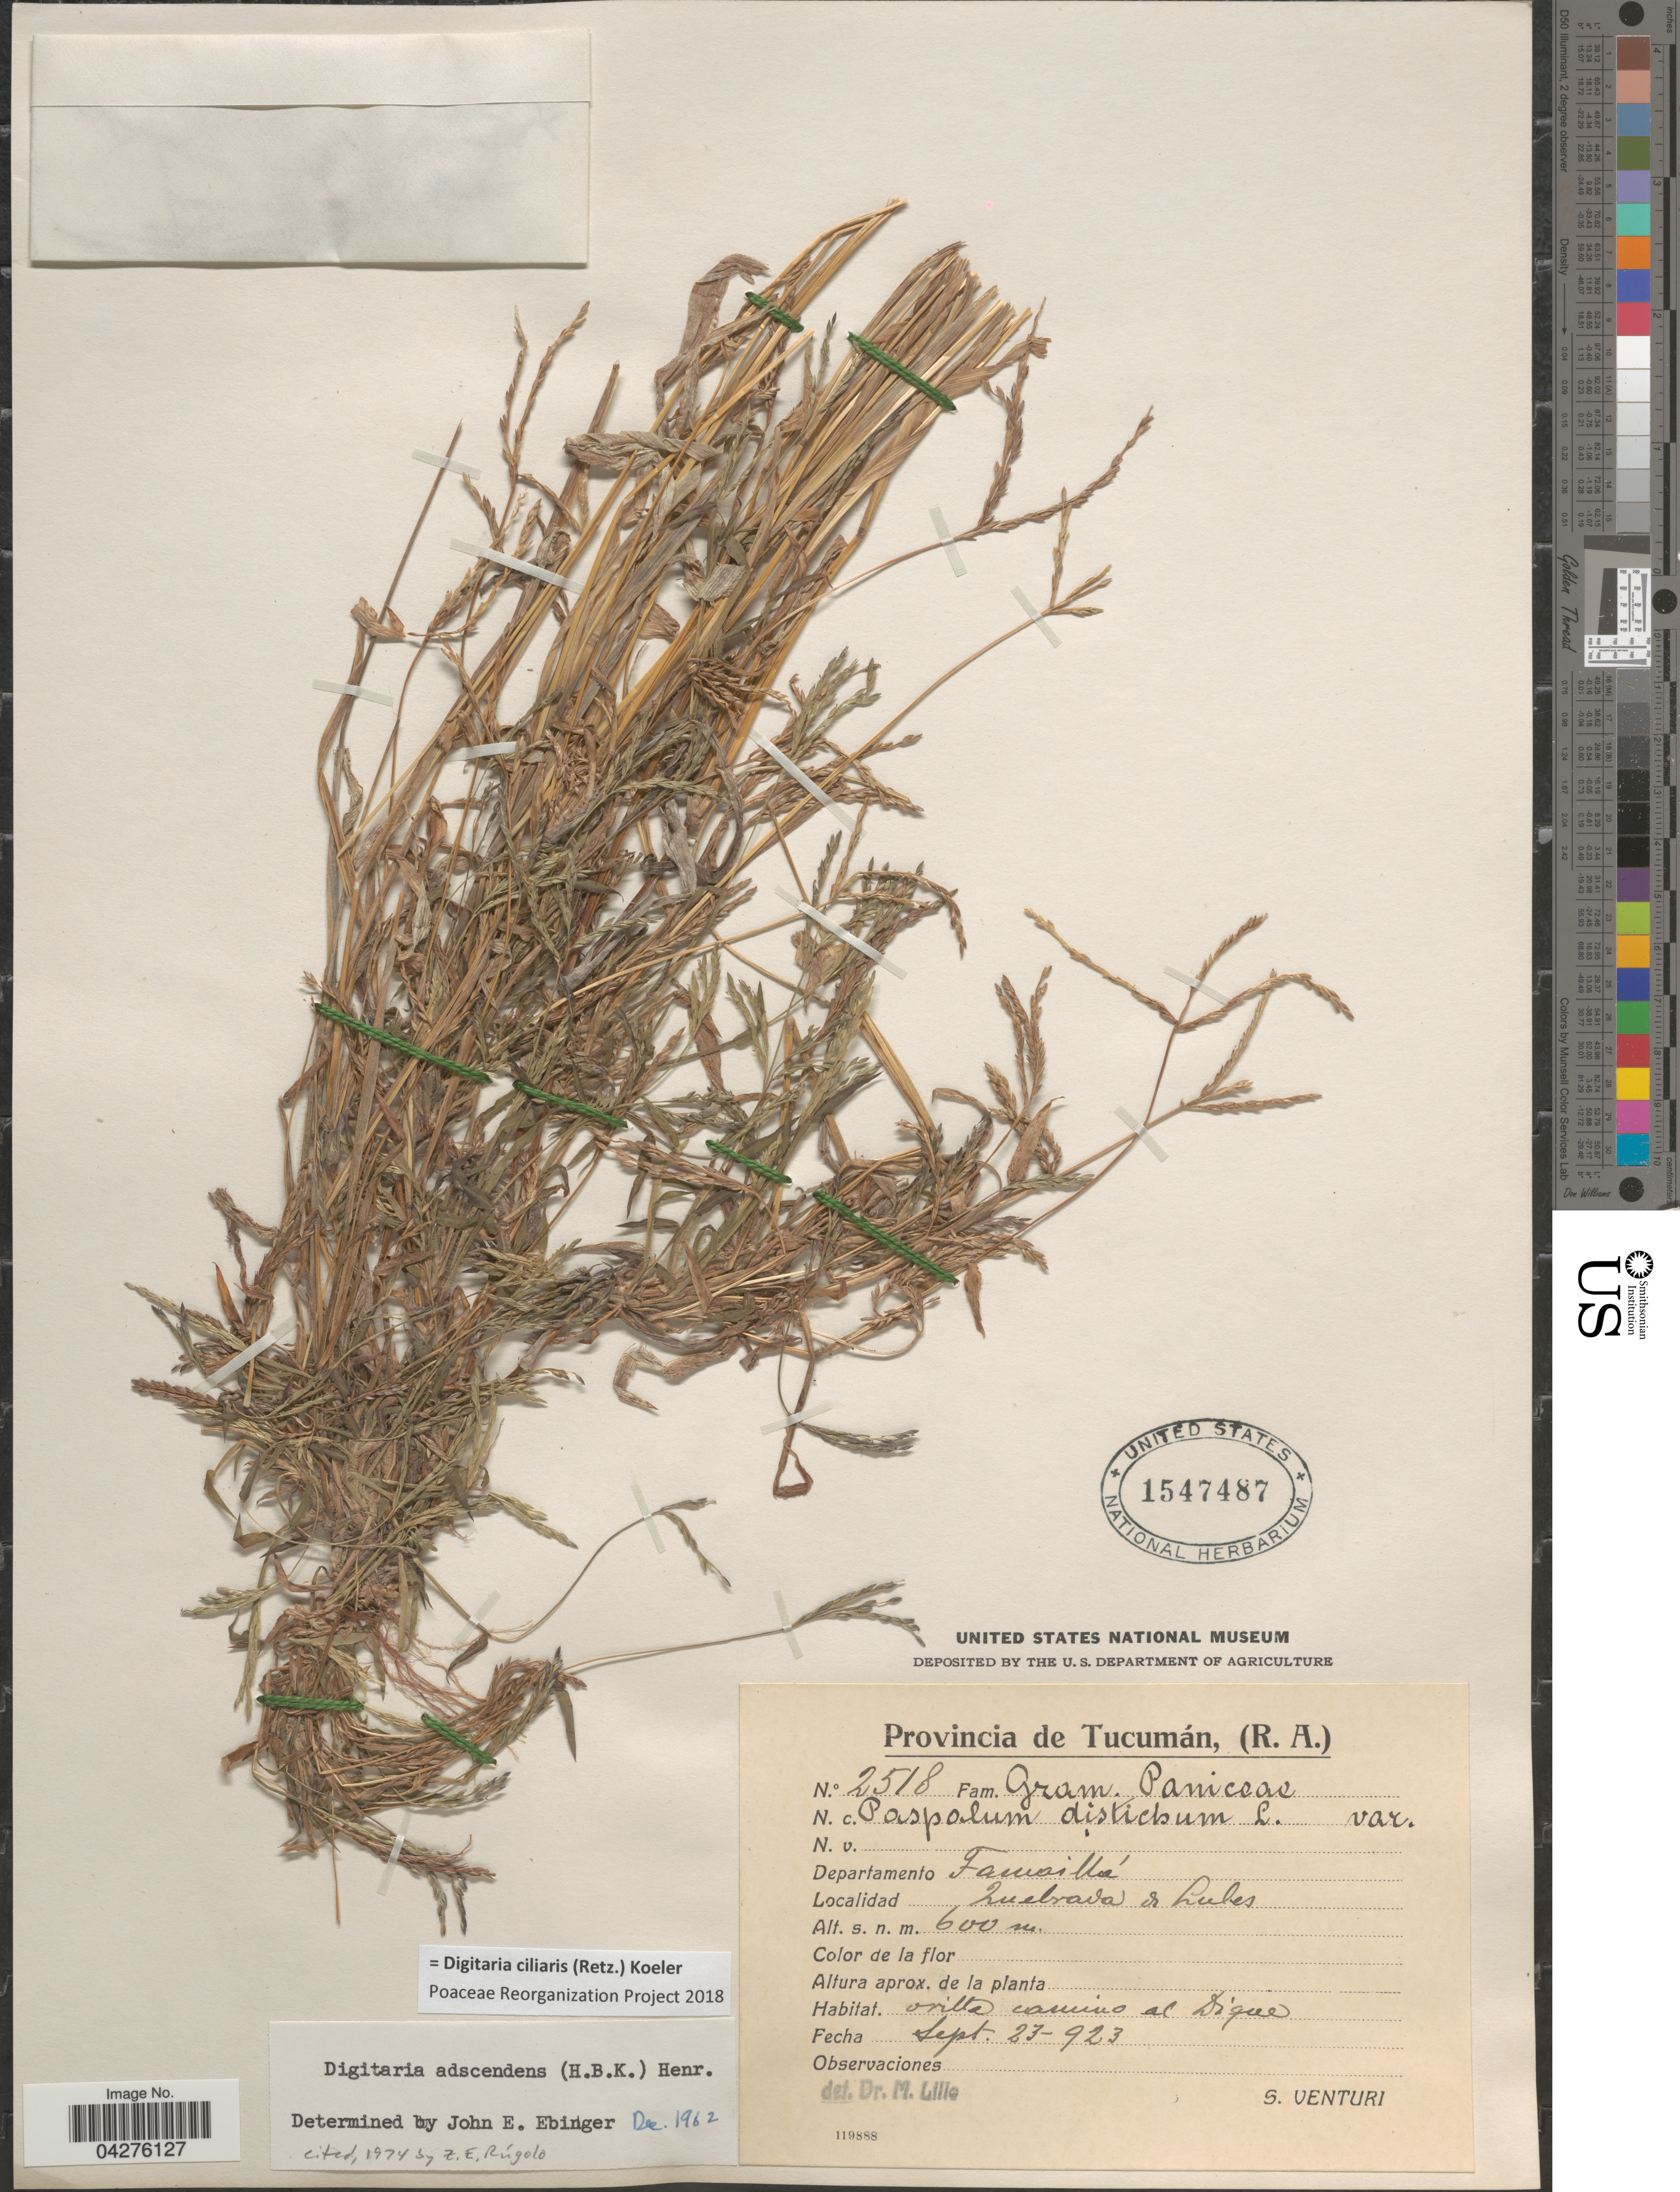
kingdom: Plantae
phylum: Tracheophyta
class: Liliopsida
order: Poales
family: Poaceae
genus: Digitaria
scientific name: Digitaria ciliaris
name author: (Retz.) Koeler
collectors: S. Venturi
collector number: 2518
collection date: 1923-09-23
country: Argentina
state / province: Tucuman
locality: Departamento Famaillá. Quebrada de Lules.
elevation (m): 600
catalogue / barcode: US 1547487